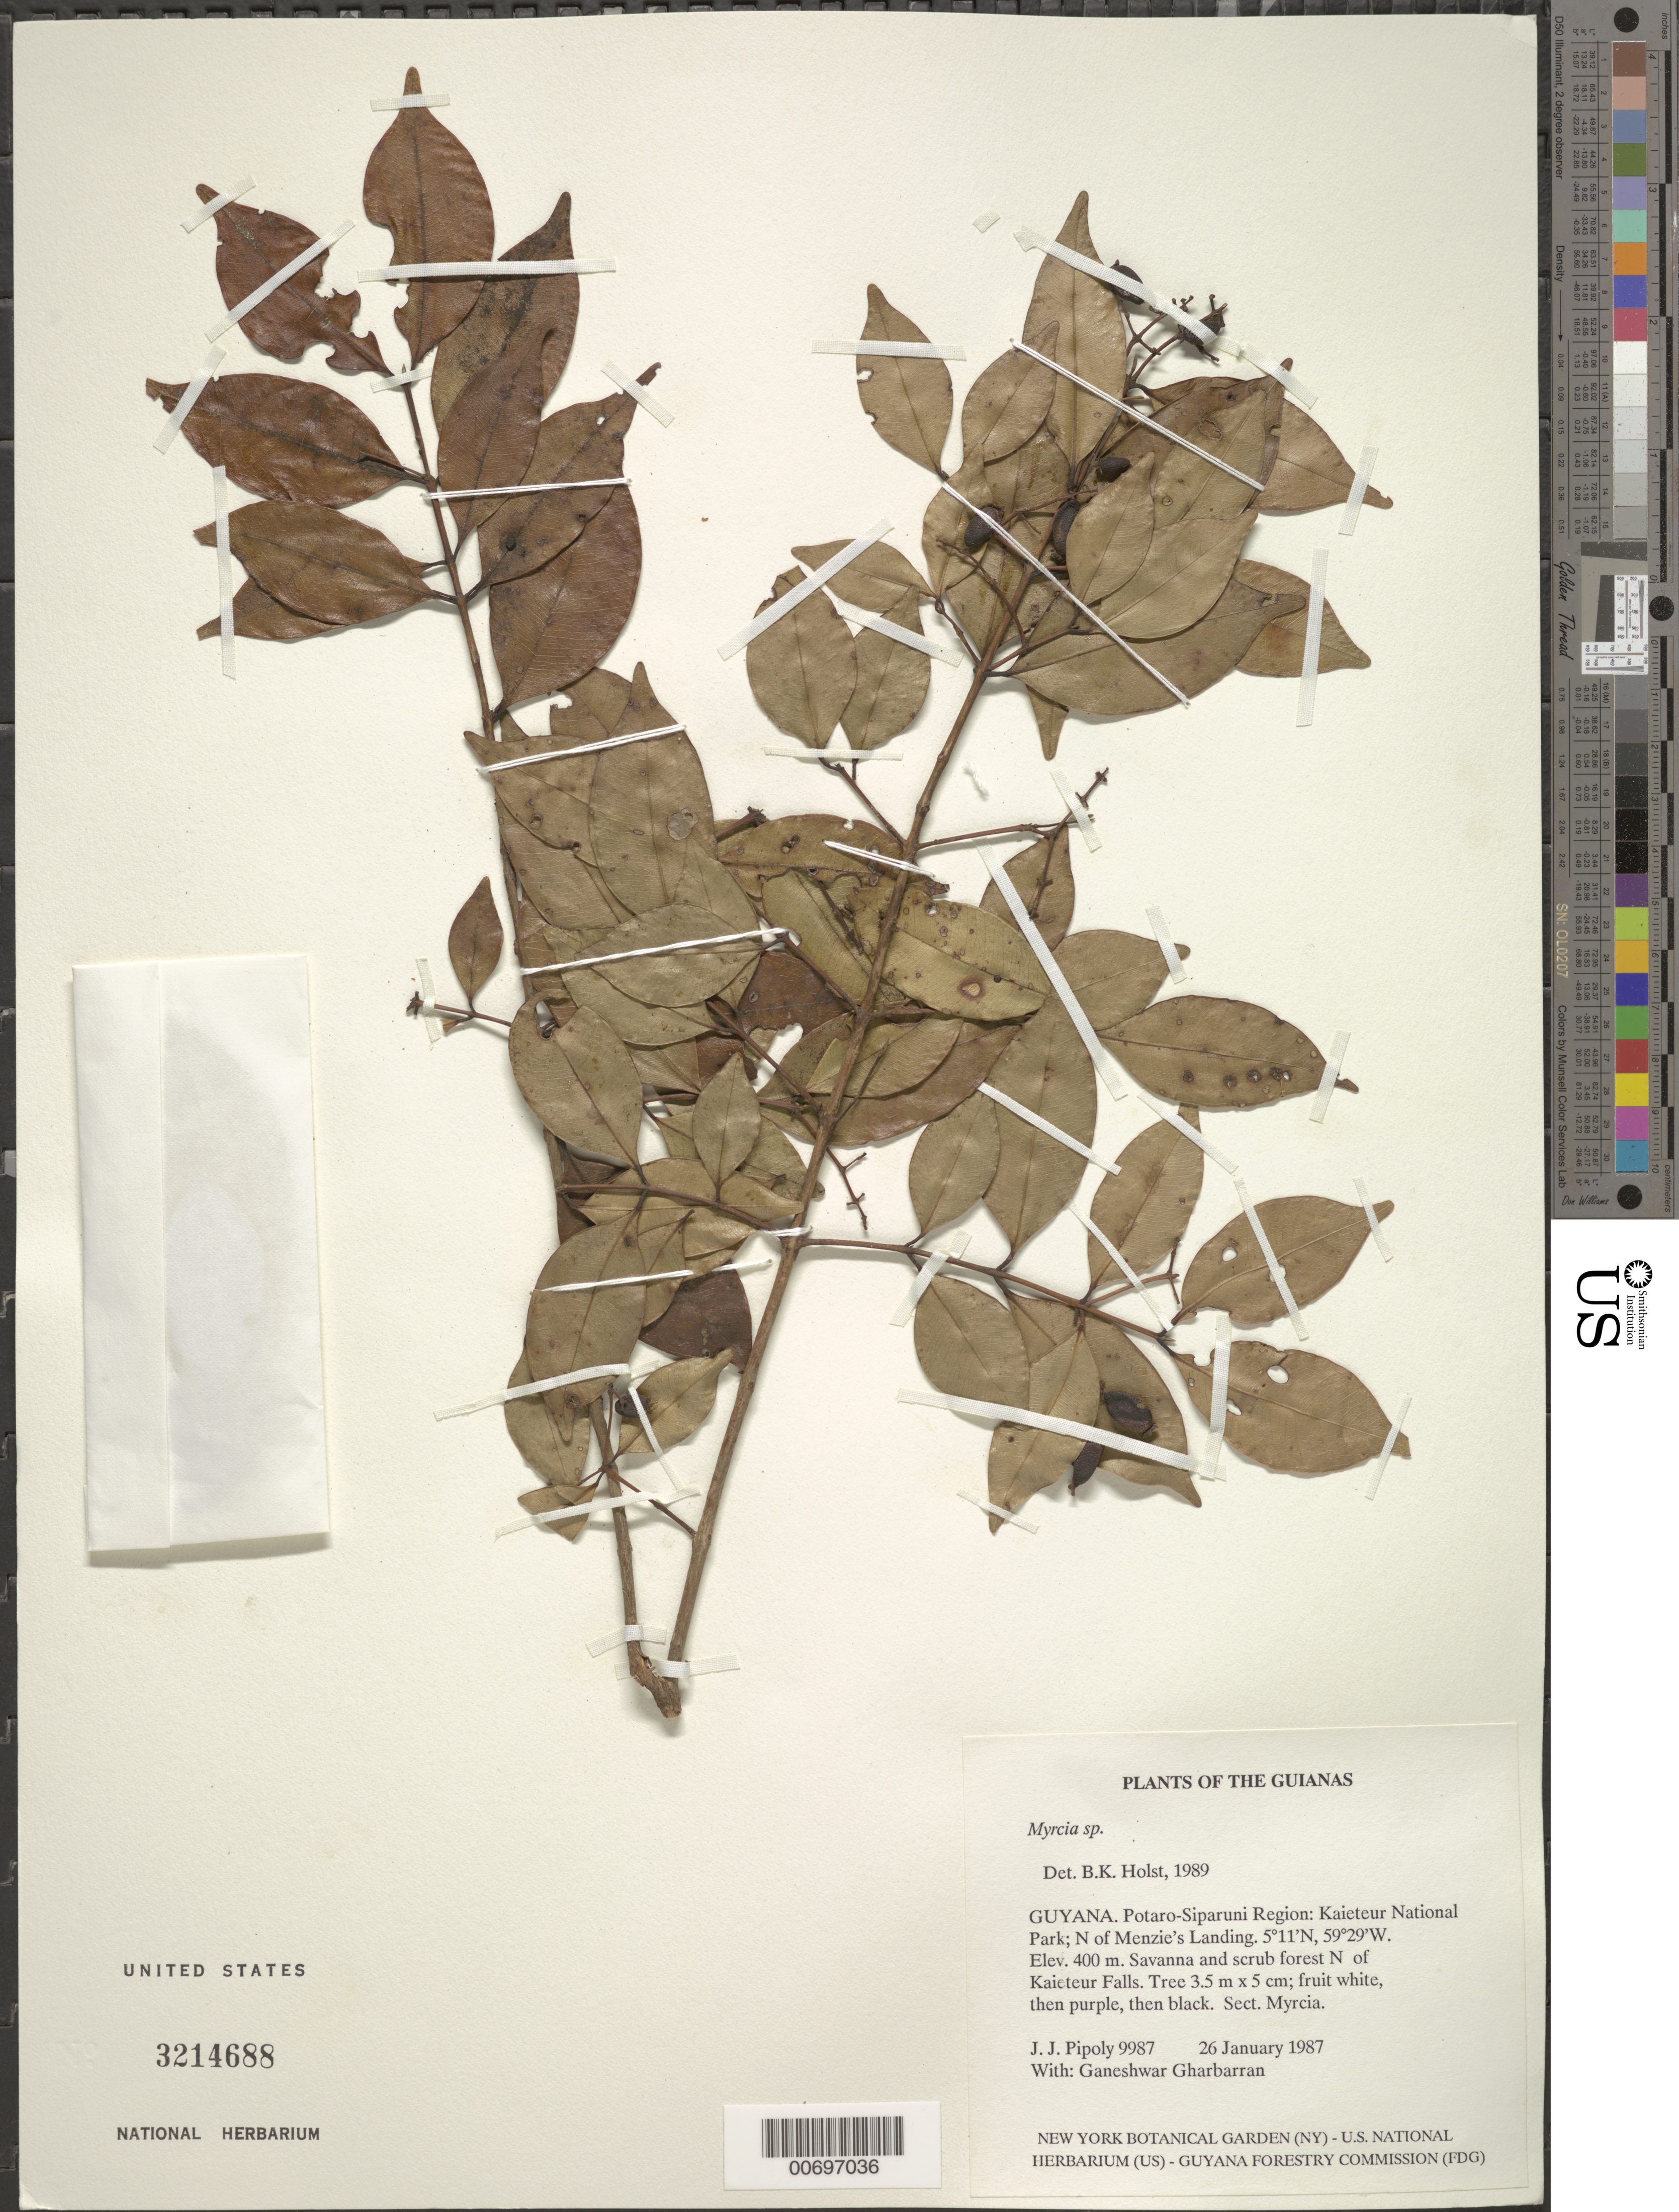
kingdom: Plantae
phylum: Tracheophyta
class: Magnoliopsida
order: Myrtales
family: Myrtaceae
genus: Myrcia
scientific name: Myrcia sp.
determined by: Holst, Bruce K.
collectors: J. J. Pipoly & G. Gharbarran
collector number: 9987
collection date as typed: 26 January 1987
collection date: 1987-01-26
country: Guyana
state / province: Potaro-Siparuni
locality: Kaieteur National Park; N of Menzie's Landing and Kaieteur Falls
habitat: Savanna and scrub forest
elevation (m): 400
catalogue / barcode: US 3214688